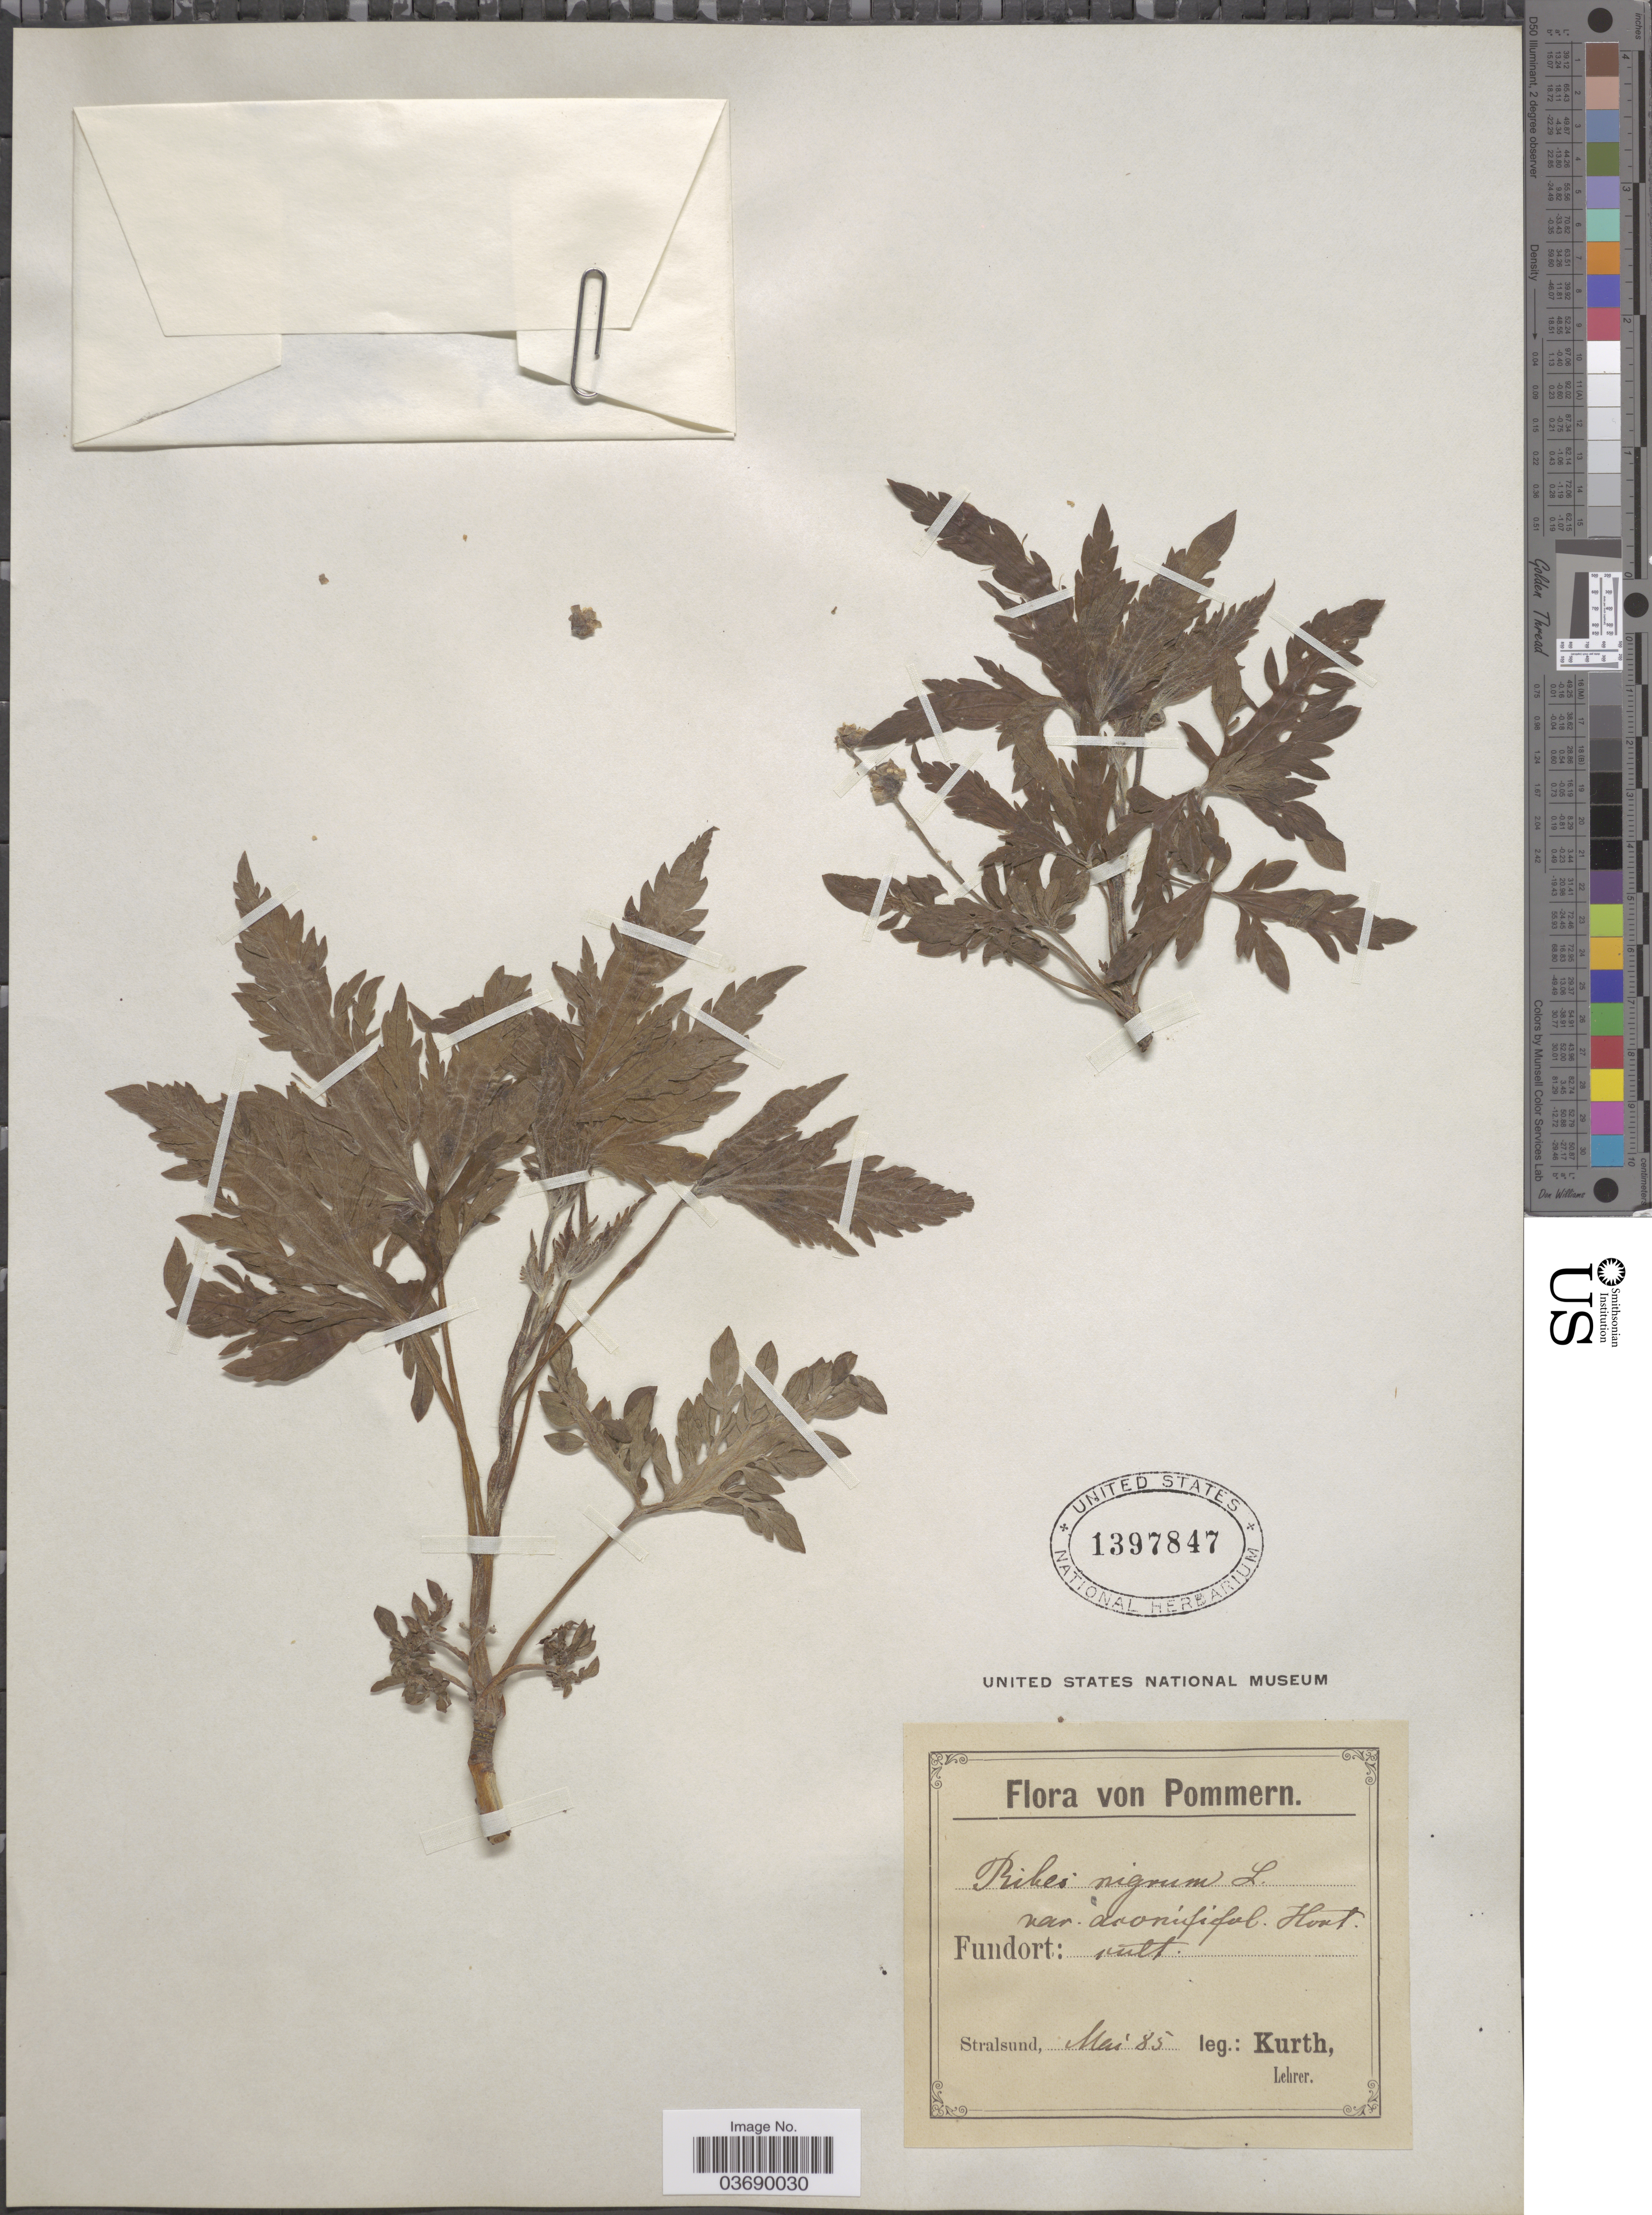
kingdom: Plantae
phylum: Tracheophyta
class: Magnoliopsida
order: Saxifragales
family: Grossulariaceae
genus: Ribes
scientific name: Ribes nigrum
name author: L.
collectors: Kurth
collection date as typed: Transcribed d/m/y: /5/85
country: Germany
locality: Pommern. Stralsund.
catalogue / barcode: US 1397847